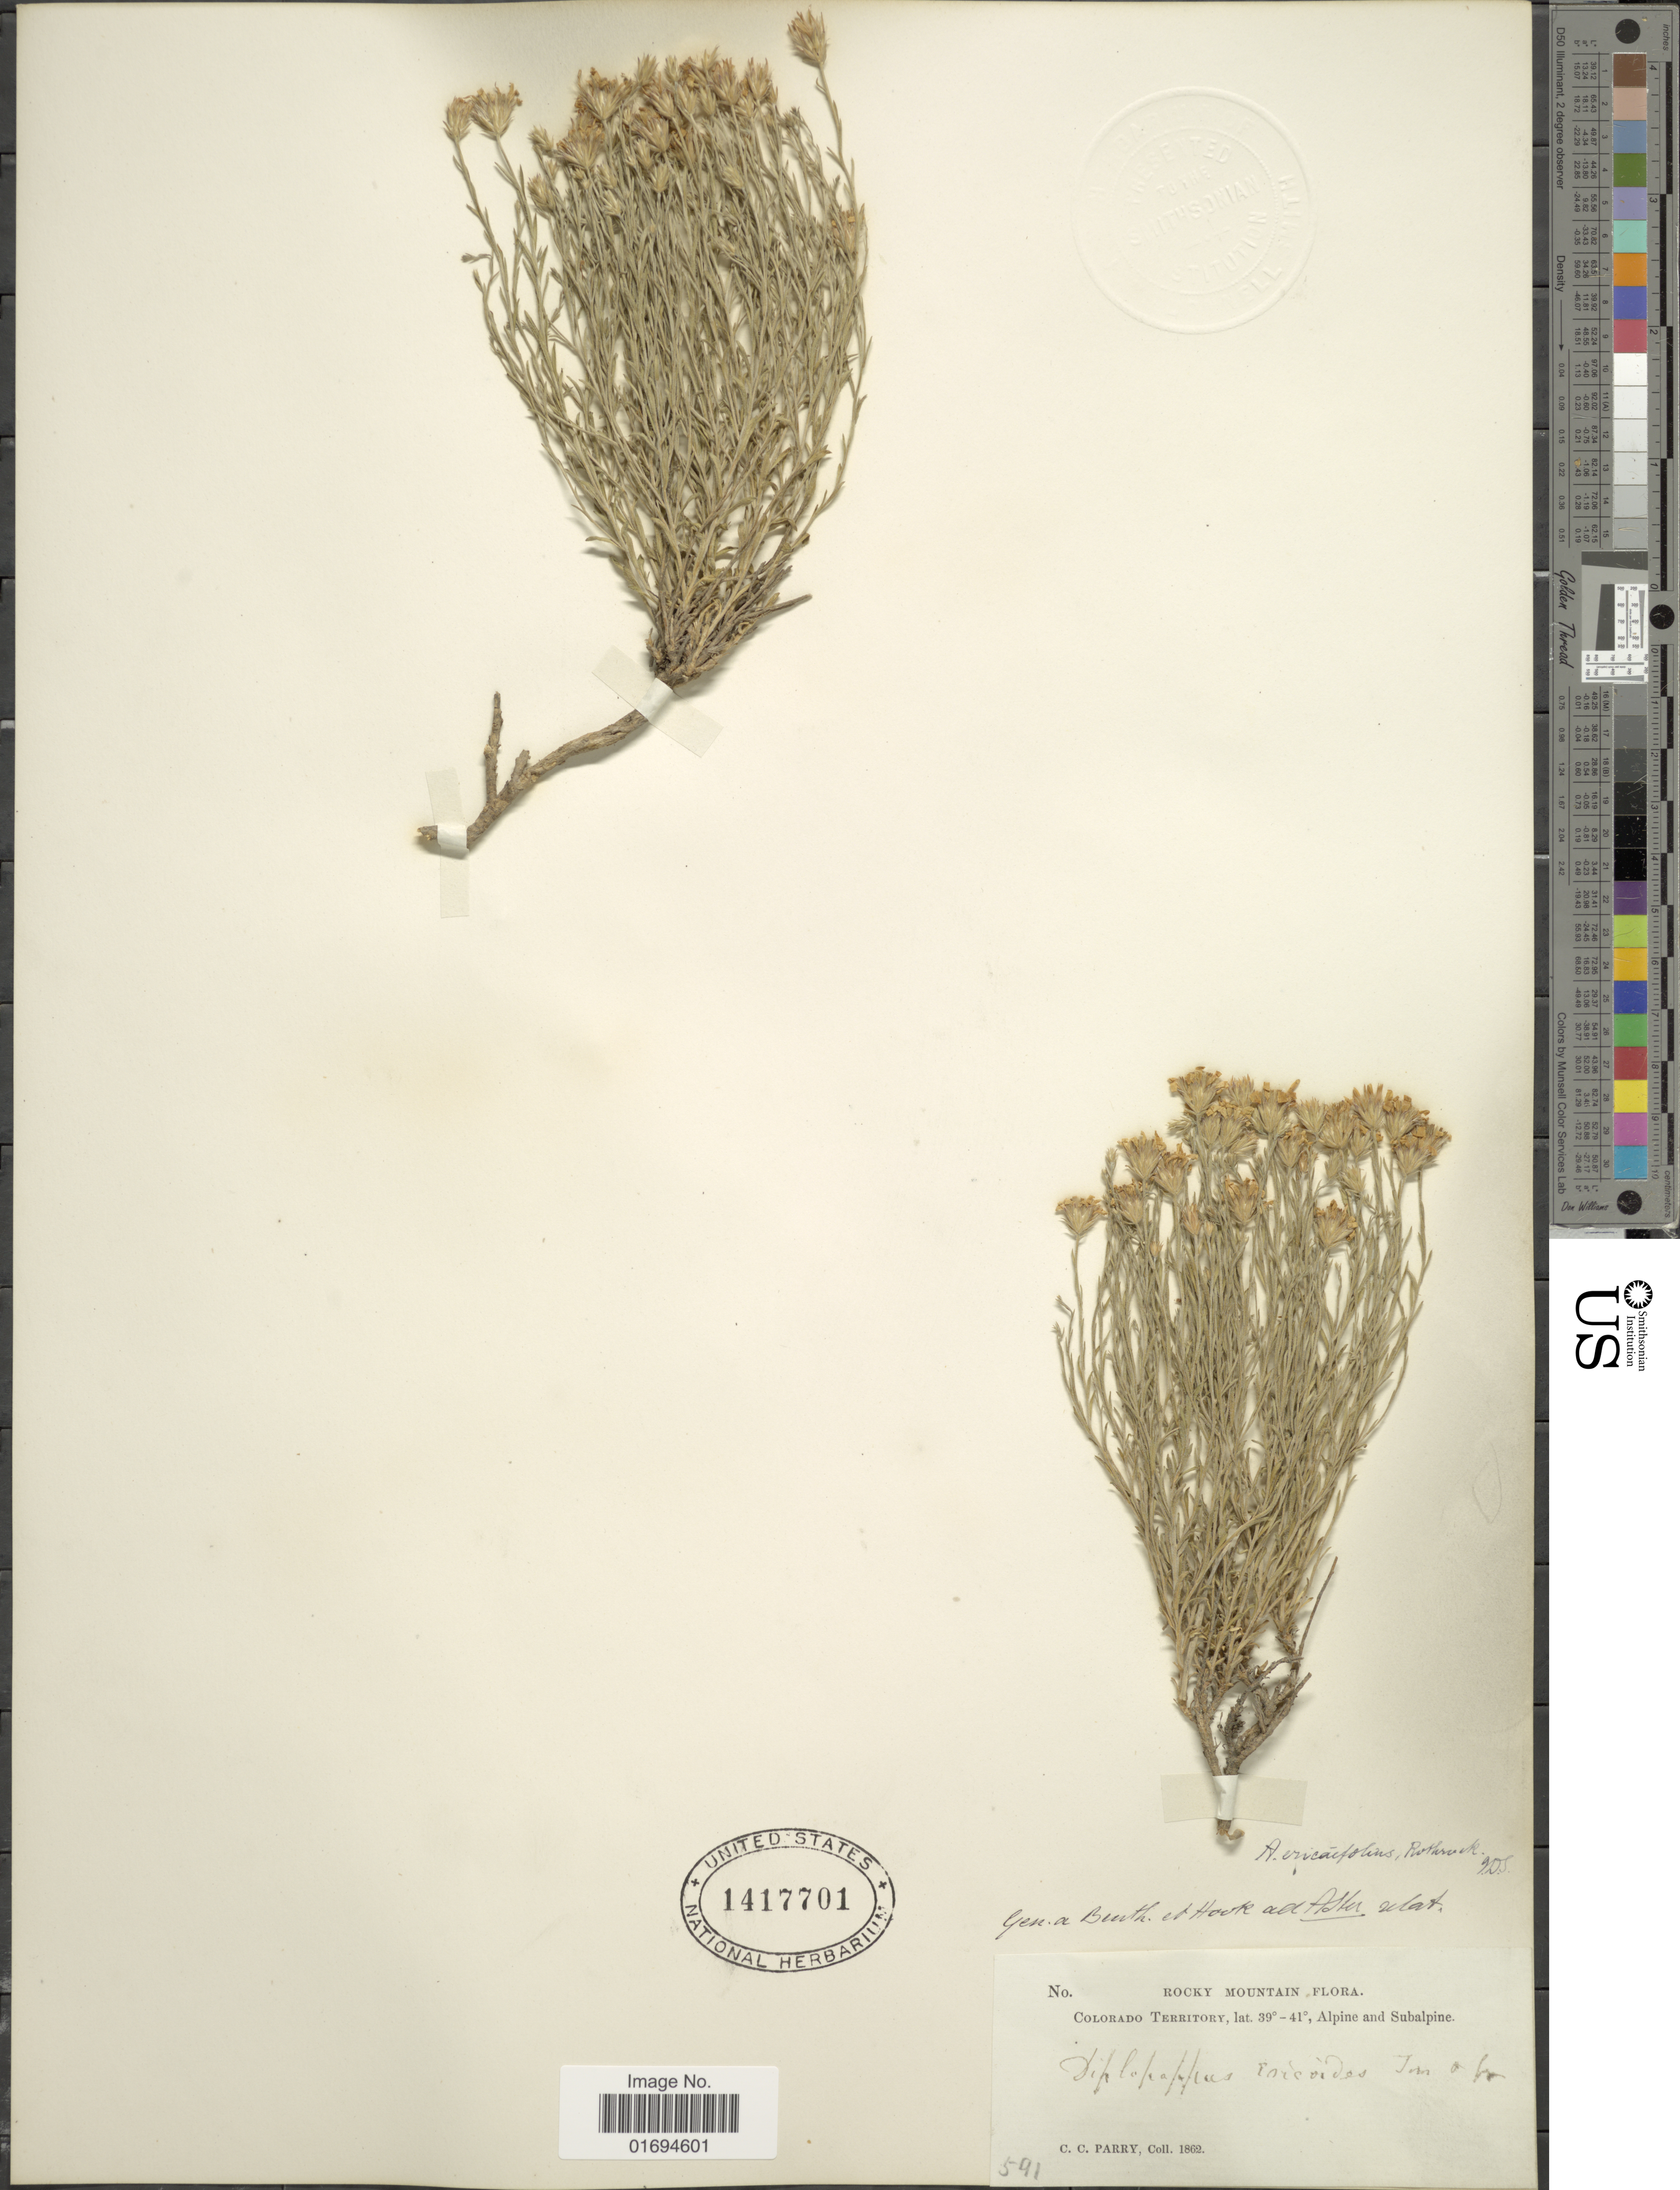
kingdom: Plantae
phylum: Tracheophyta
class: Magnoliopsida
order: Asterales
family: Asteraceae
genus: Chaetopappa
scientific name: Chaetopappa ericoides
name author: (Torr.) G.L. Nesom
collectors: C. C. Parry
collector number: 591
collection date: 1862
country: United States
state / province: Colorado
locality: Rocky Mountain, Colorado Territory, Alpine and Subalpine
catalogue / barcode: US 1417701